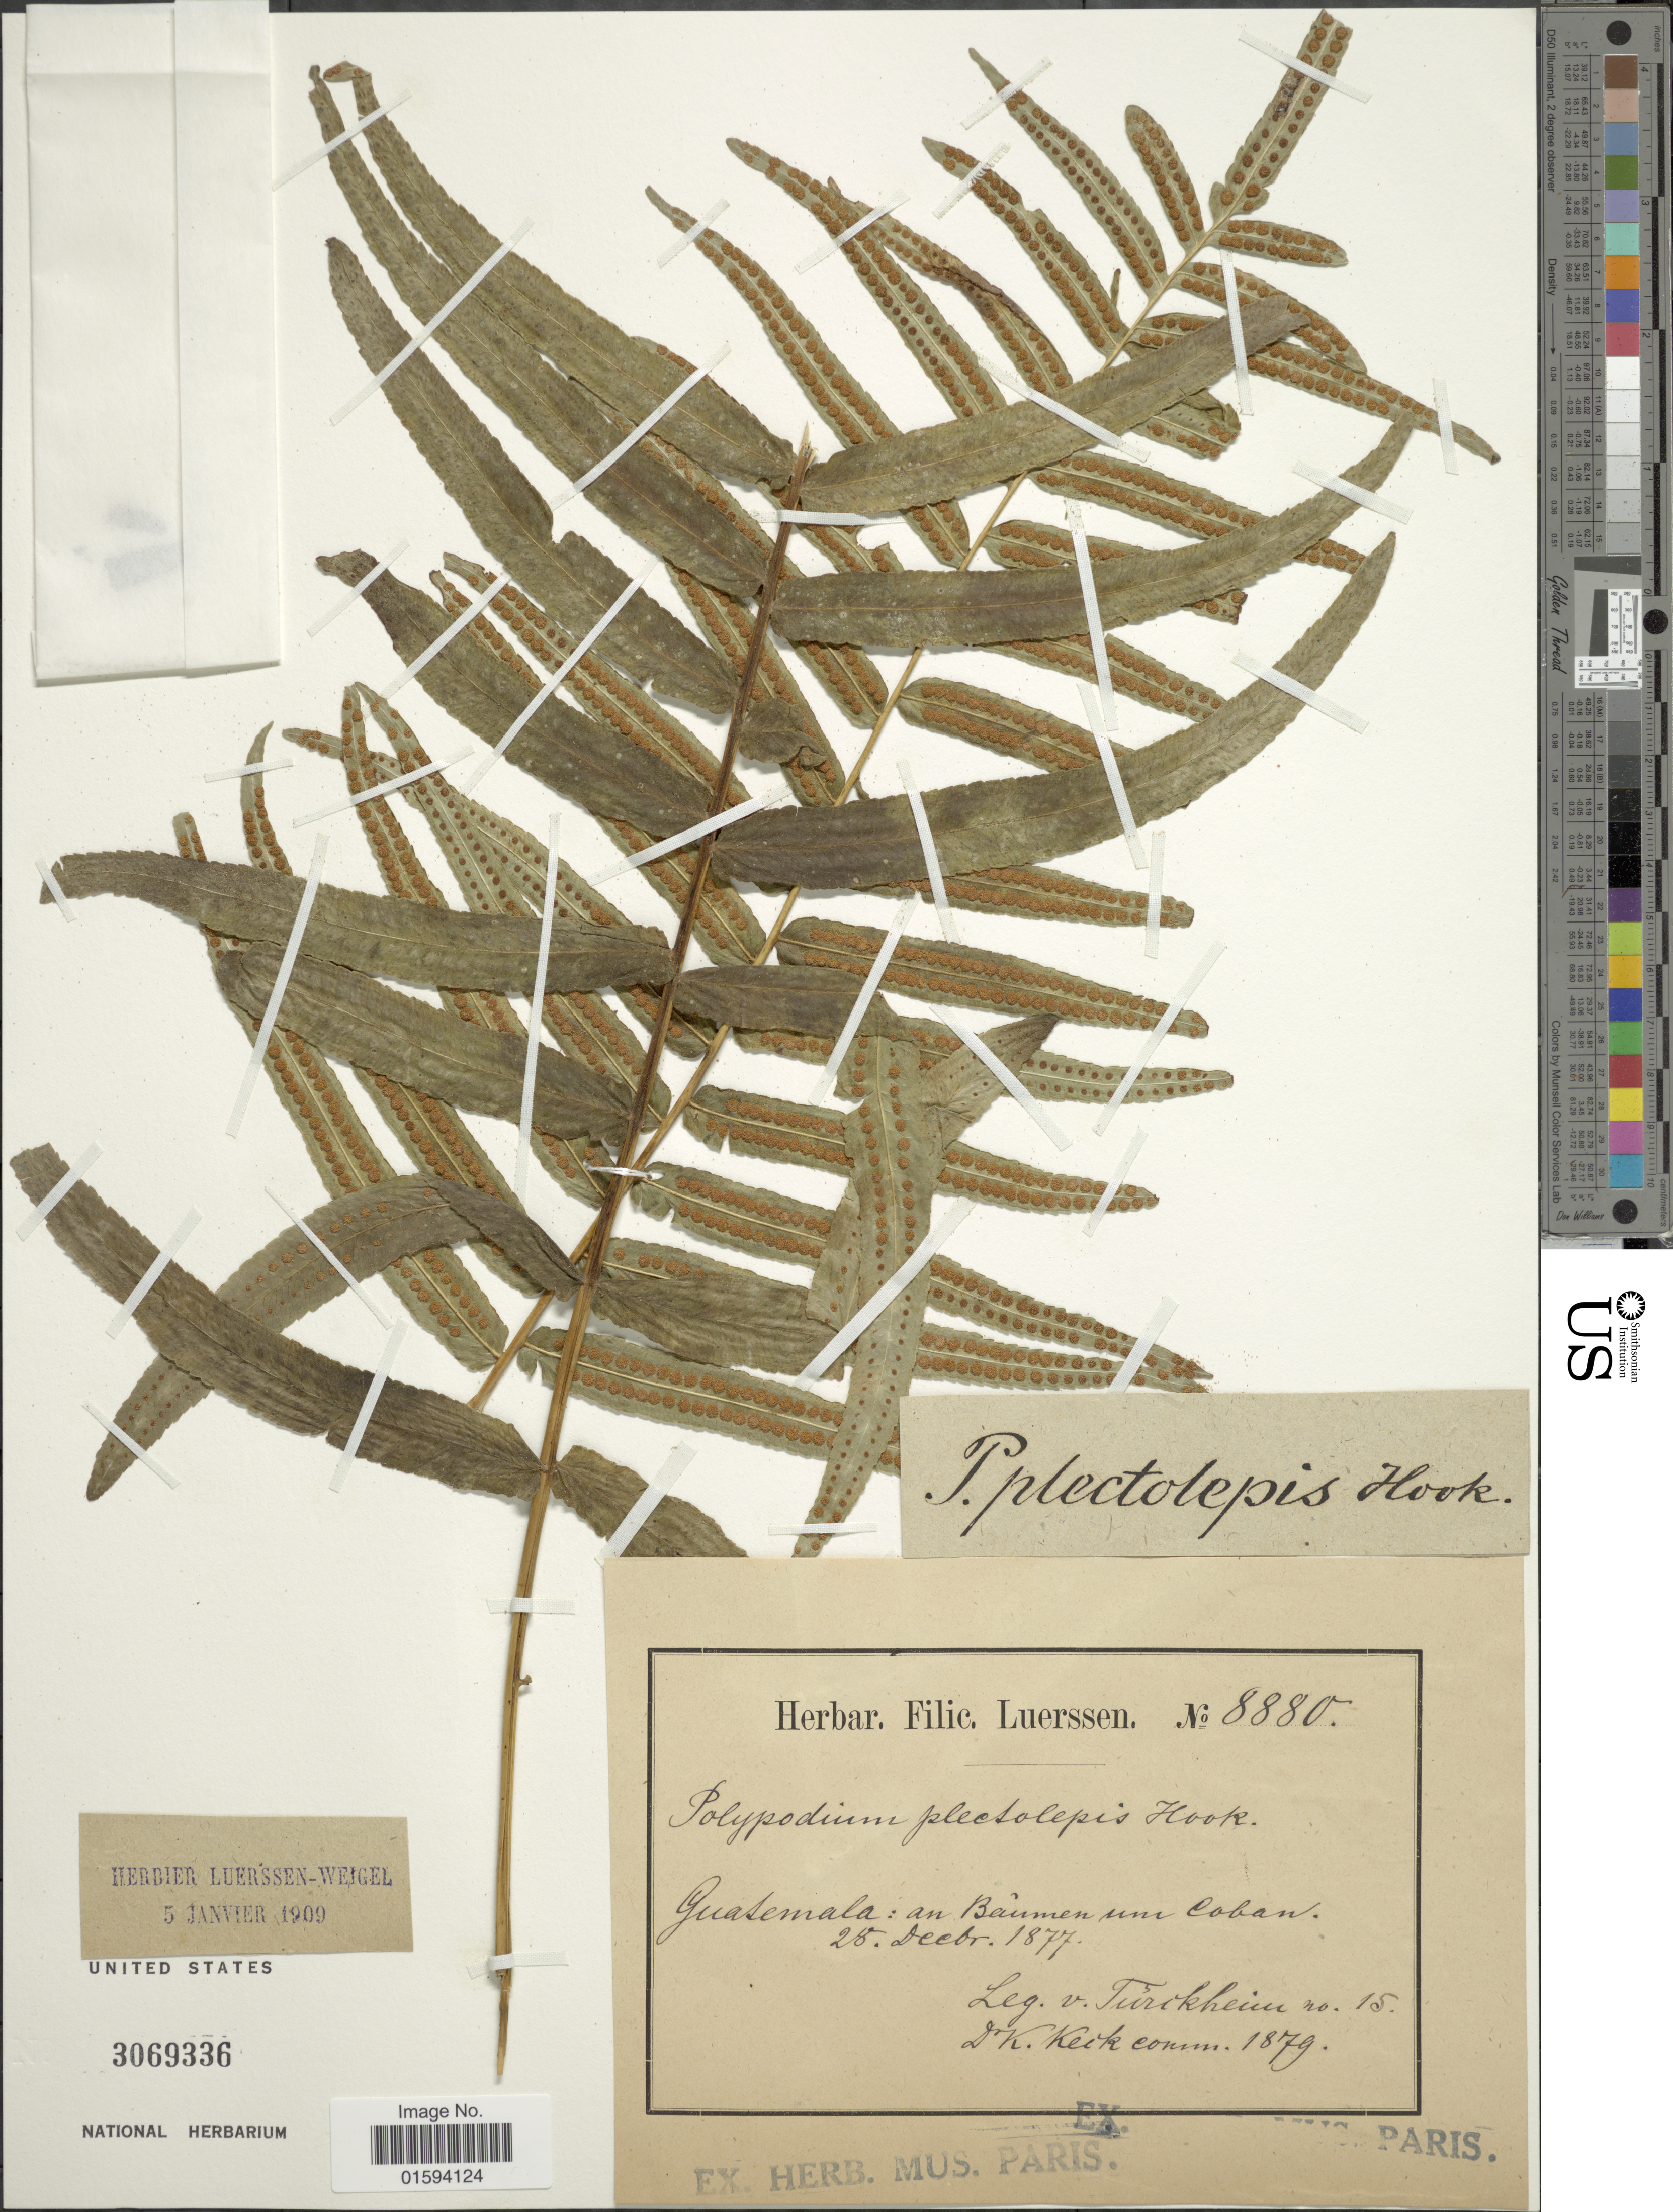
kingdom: Plantae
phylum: Tracheophyta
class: Polypodiopsida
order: Polypodiales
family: Polypodiaceae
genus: Polypodium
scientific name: Polypodium plectolepis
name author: (Fée) Hook.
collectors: H. von Türckheim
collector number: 8880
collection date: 1877-12-25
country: Guatemala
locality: An Baumen um Coban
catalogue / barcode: US 3069336